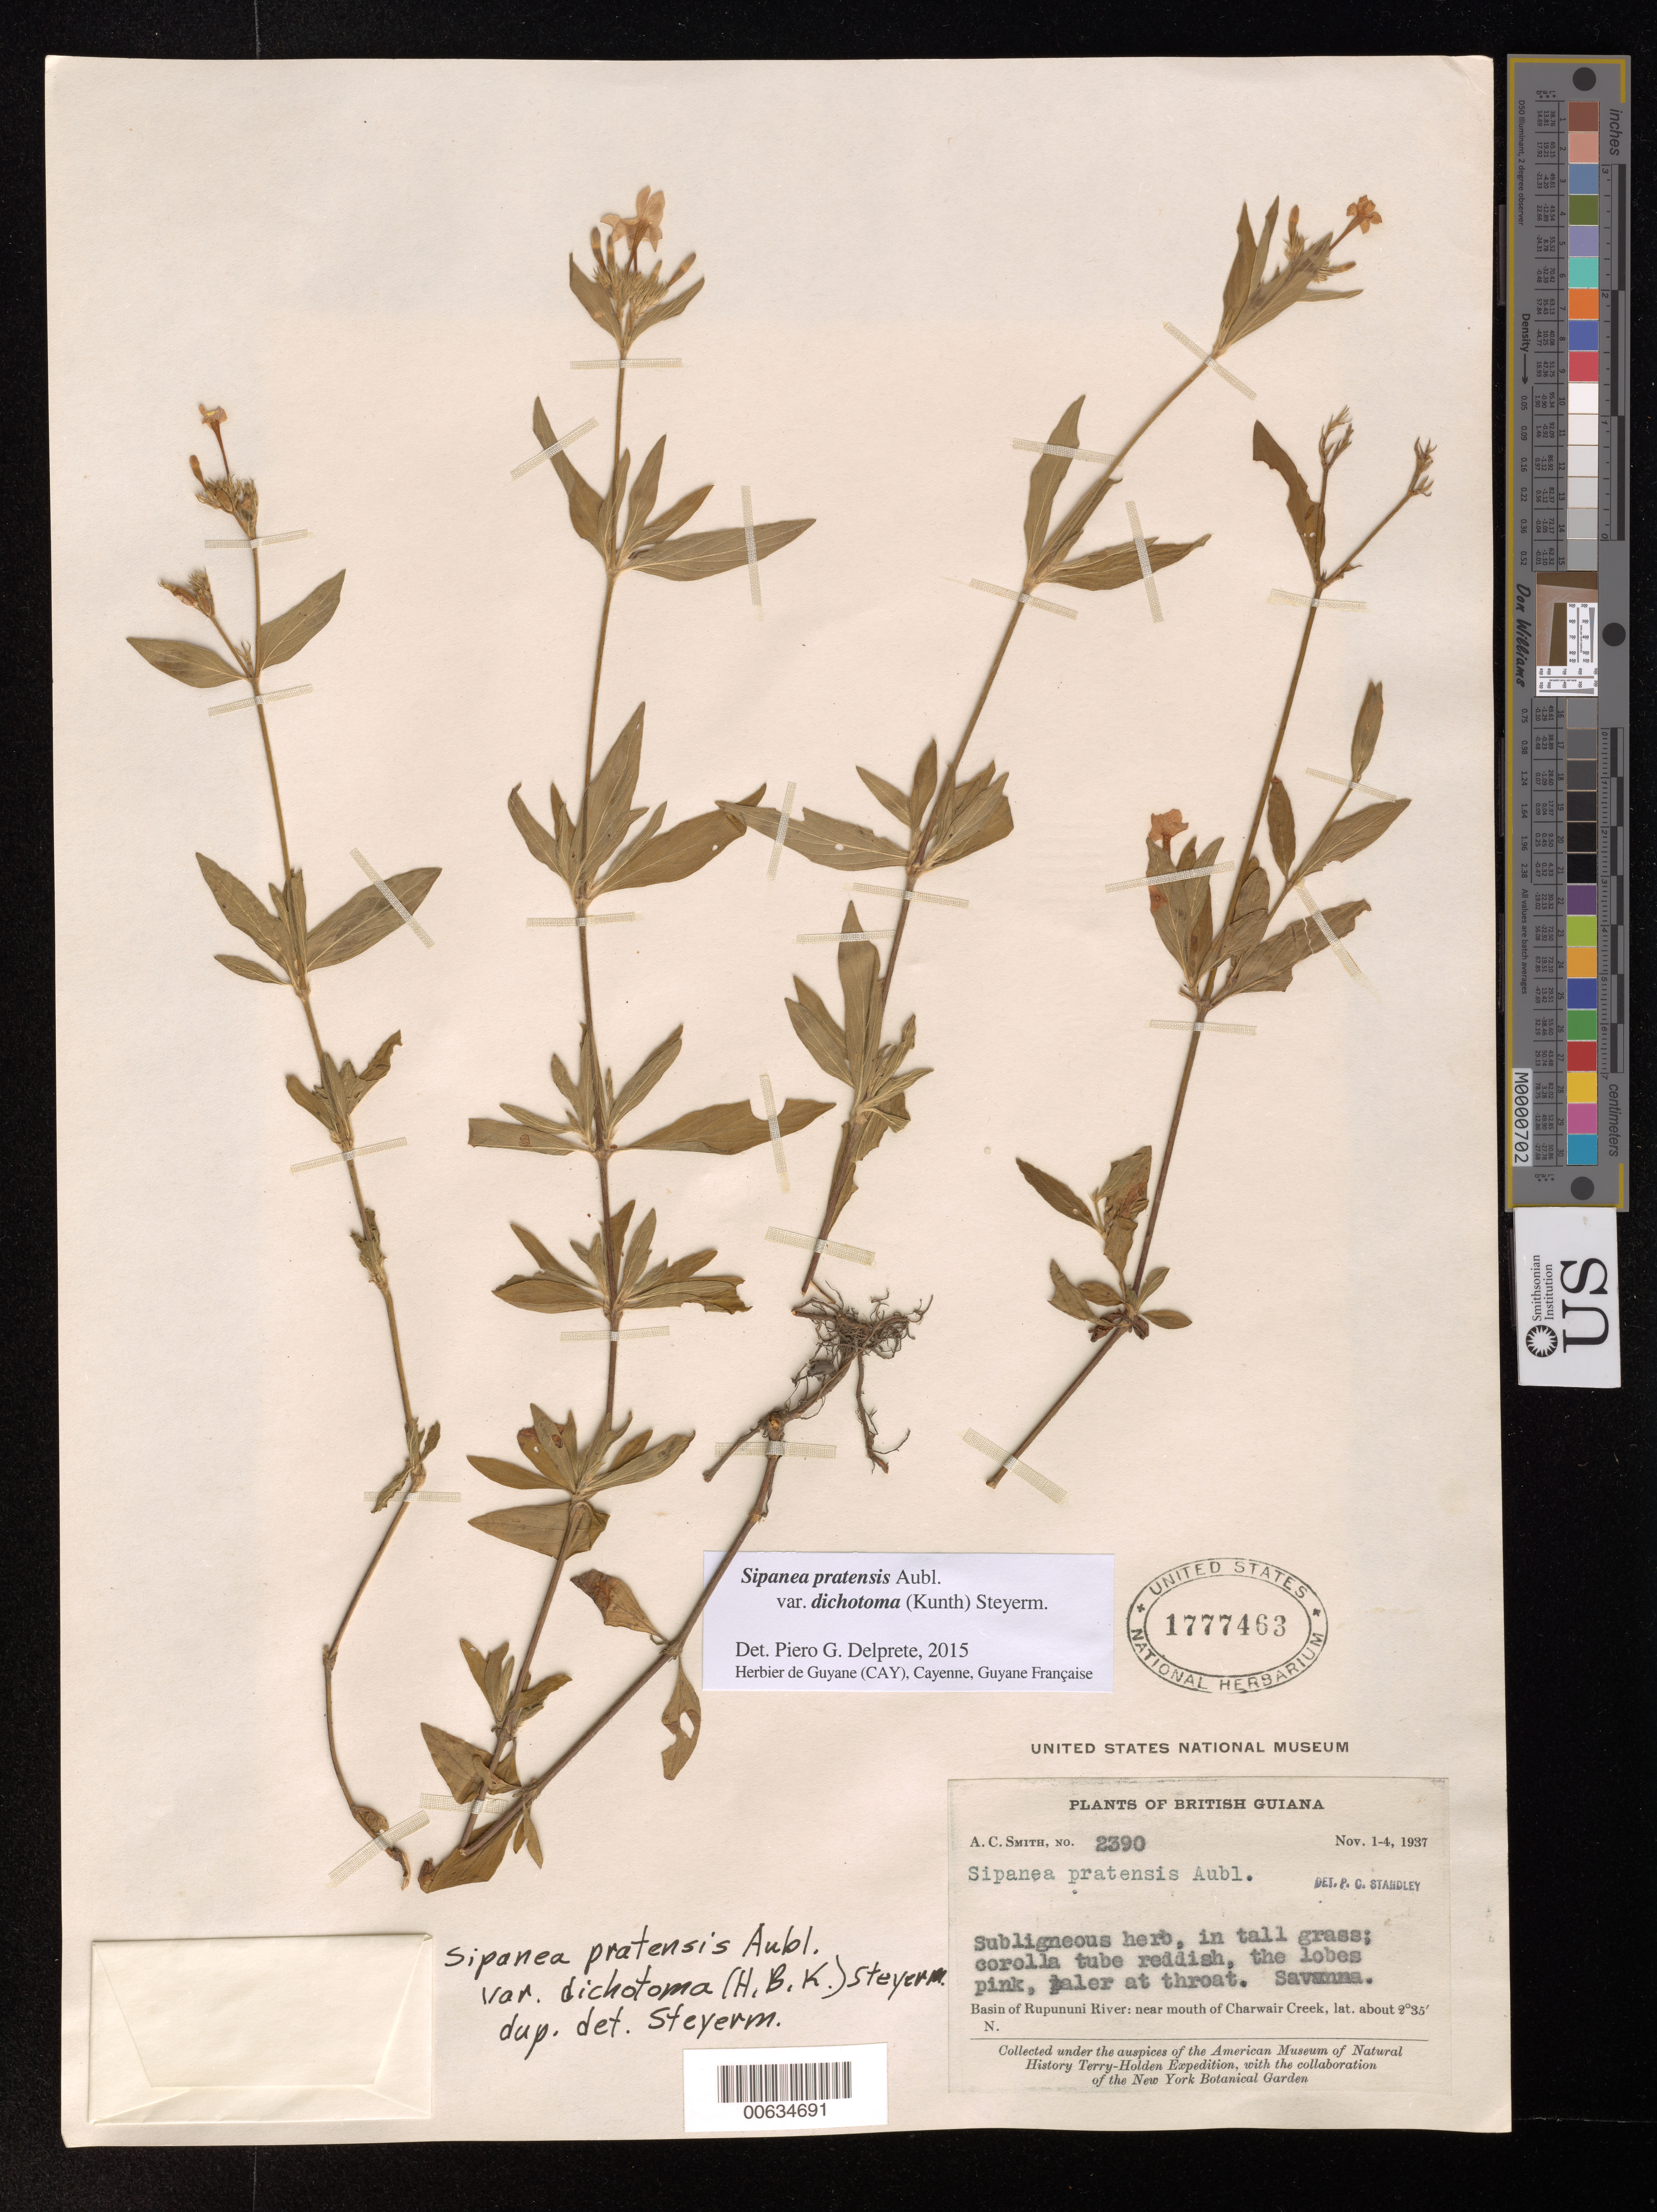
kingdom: Plantae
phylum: Tracheophyta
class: Magnoliopsida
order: Gentianales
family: Rubiaceae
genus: Sipanea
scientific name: Sipanea pratensis var. dichotoma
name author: (Kunth) Steyerm.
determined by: Steyermark, Julian A., (VEN)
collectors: A. C. Smith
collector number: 2390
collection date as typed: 1-Nov-37 to 4-Nov-37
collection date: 1937-11-01/1937-11-04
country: Guyana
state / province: U. Takutu-U. Essequibo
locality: Charwair Creek, near mouth, Rupununi R. basin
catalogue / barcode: US 1777463